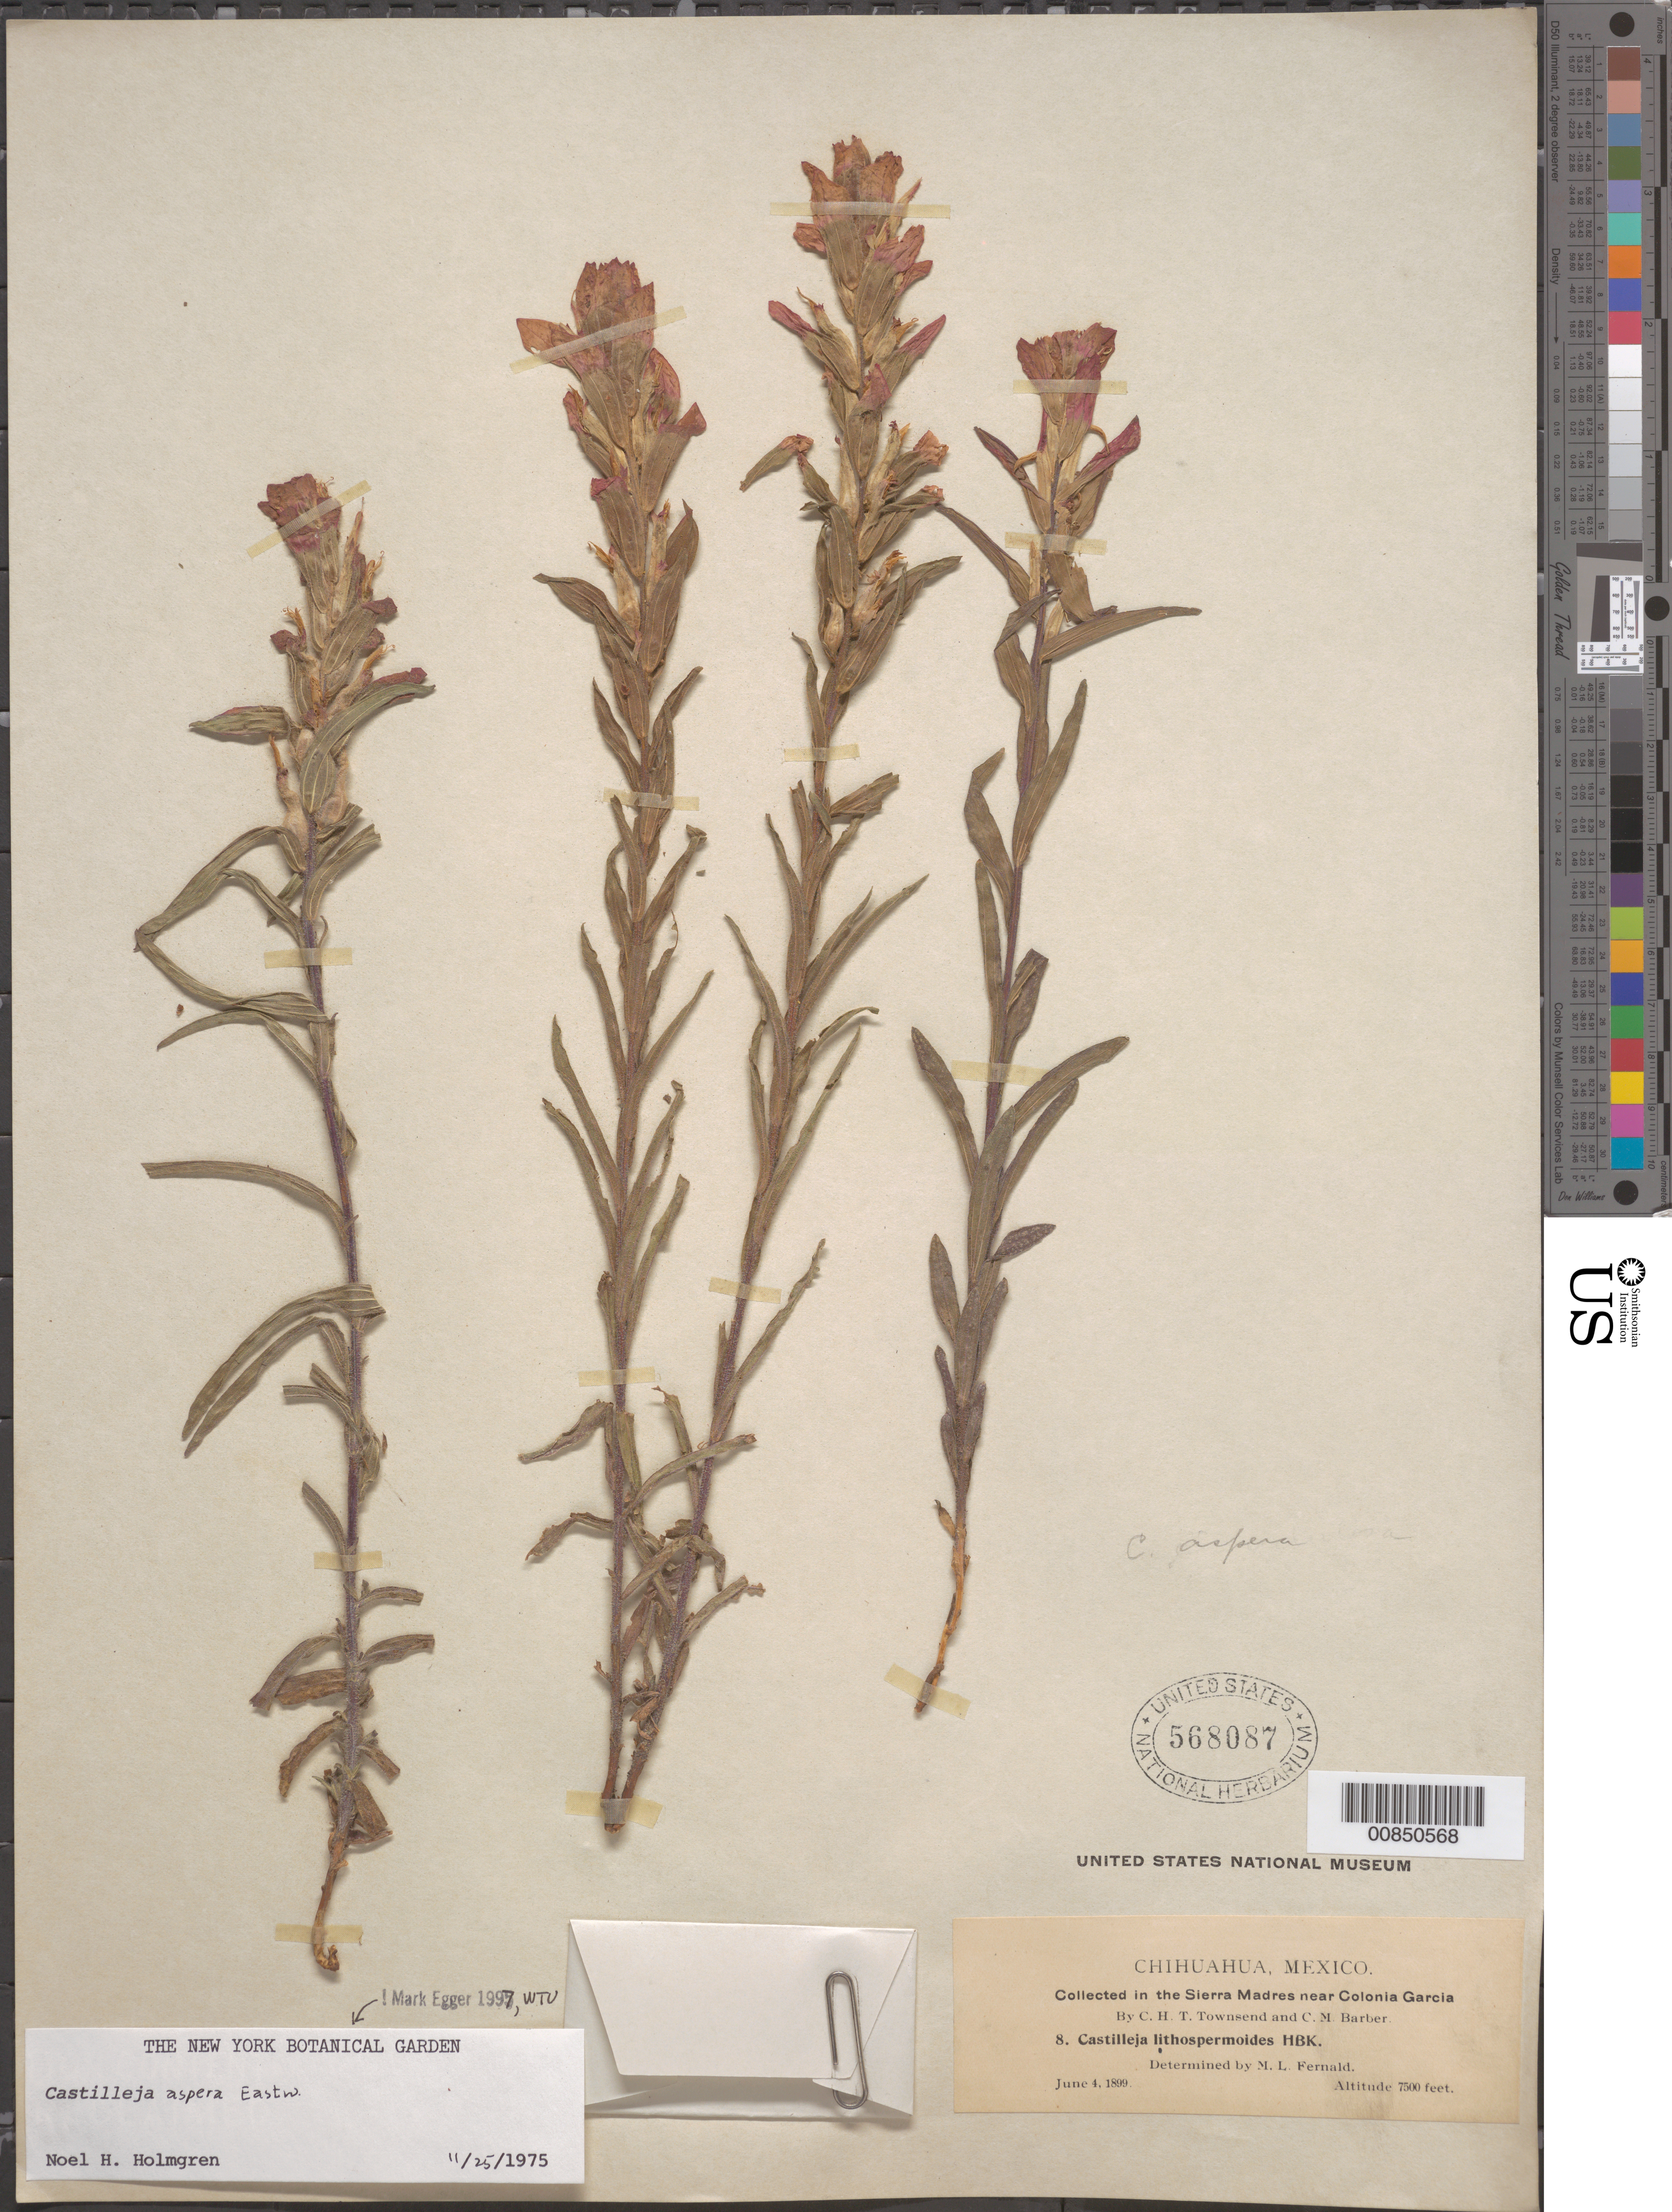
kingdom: Plantae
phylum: Tracheophyta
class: Magnoliopsida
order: Lamiales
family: Orobanchaceae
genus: Castilleja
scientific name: Castilleja aspera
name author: Eastw.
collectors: C. H. T. Townsend & C. Barber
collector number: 8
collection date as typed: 04 Jun 1899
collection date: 1899-06-04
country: Mexico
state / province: Chihuahua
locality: Sierra Madre, near Colonia García, Chihuahua.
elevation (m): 2286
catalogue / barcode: US 568087